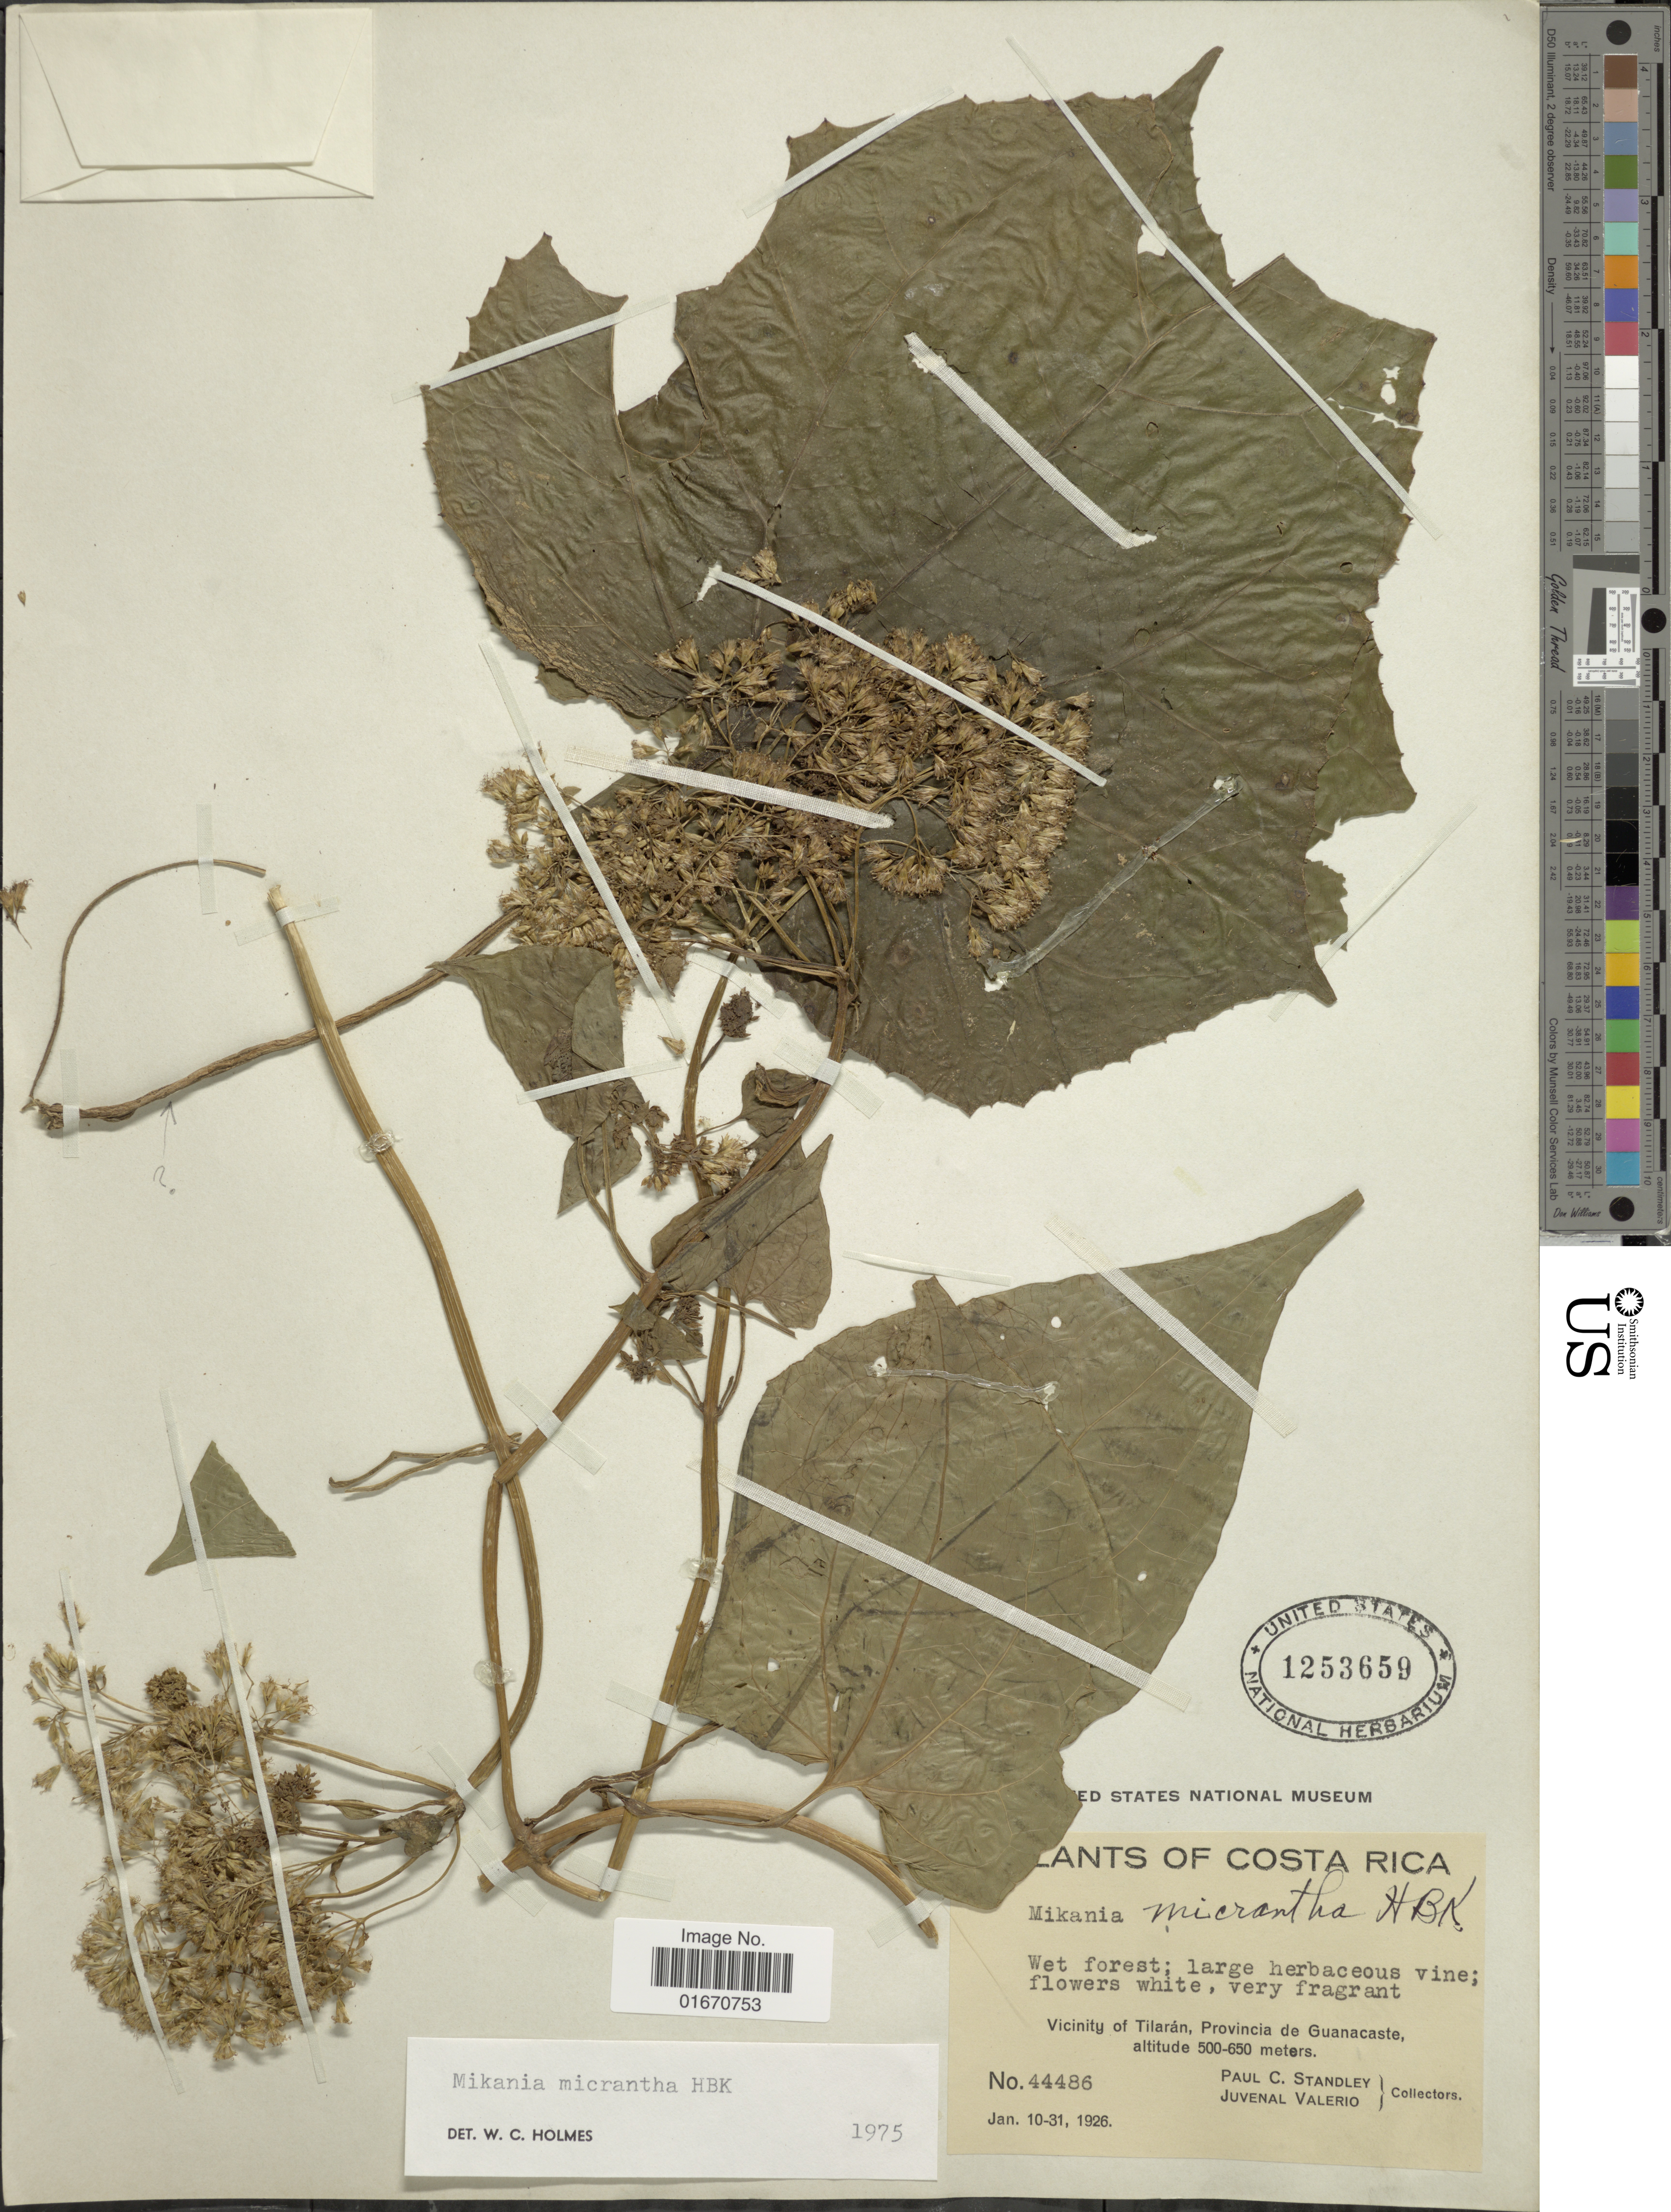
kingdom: Plantae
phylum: Tracheophyta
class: Magnoliopsida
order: Asterales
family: Asteraceae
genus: Mikania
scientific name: Mikania micrantha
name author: Kunth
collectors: P. C. Standley & J. Valerio R.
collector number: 44486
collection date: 1926-01-10/1926-01-31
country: Costa Rica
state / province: Guanacaste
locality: Vicinity of Tilaran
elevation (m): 500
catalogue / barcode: US 1253659